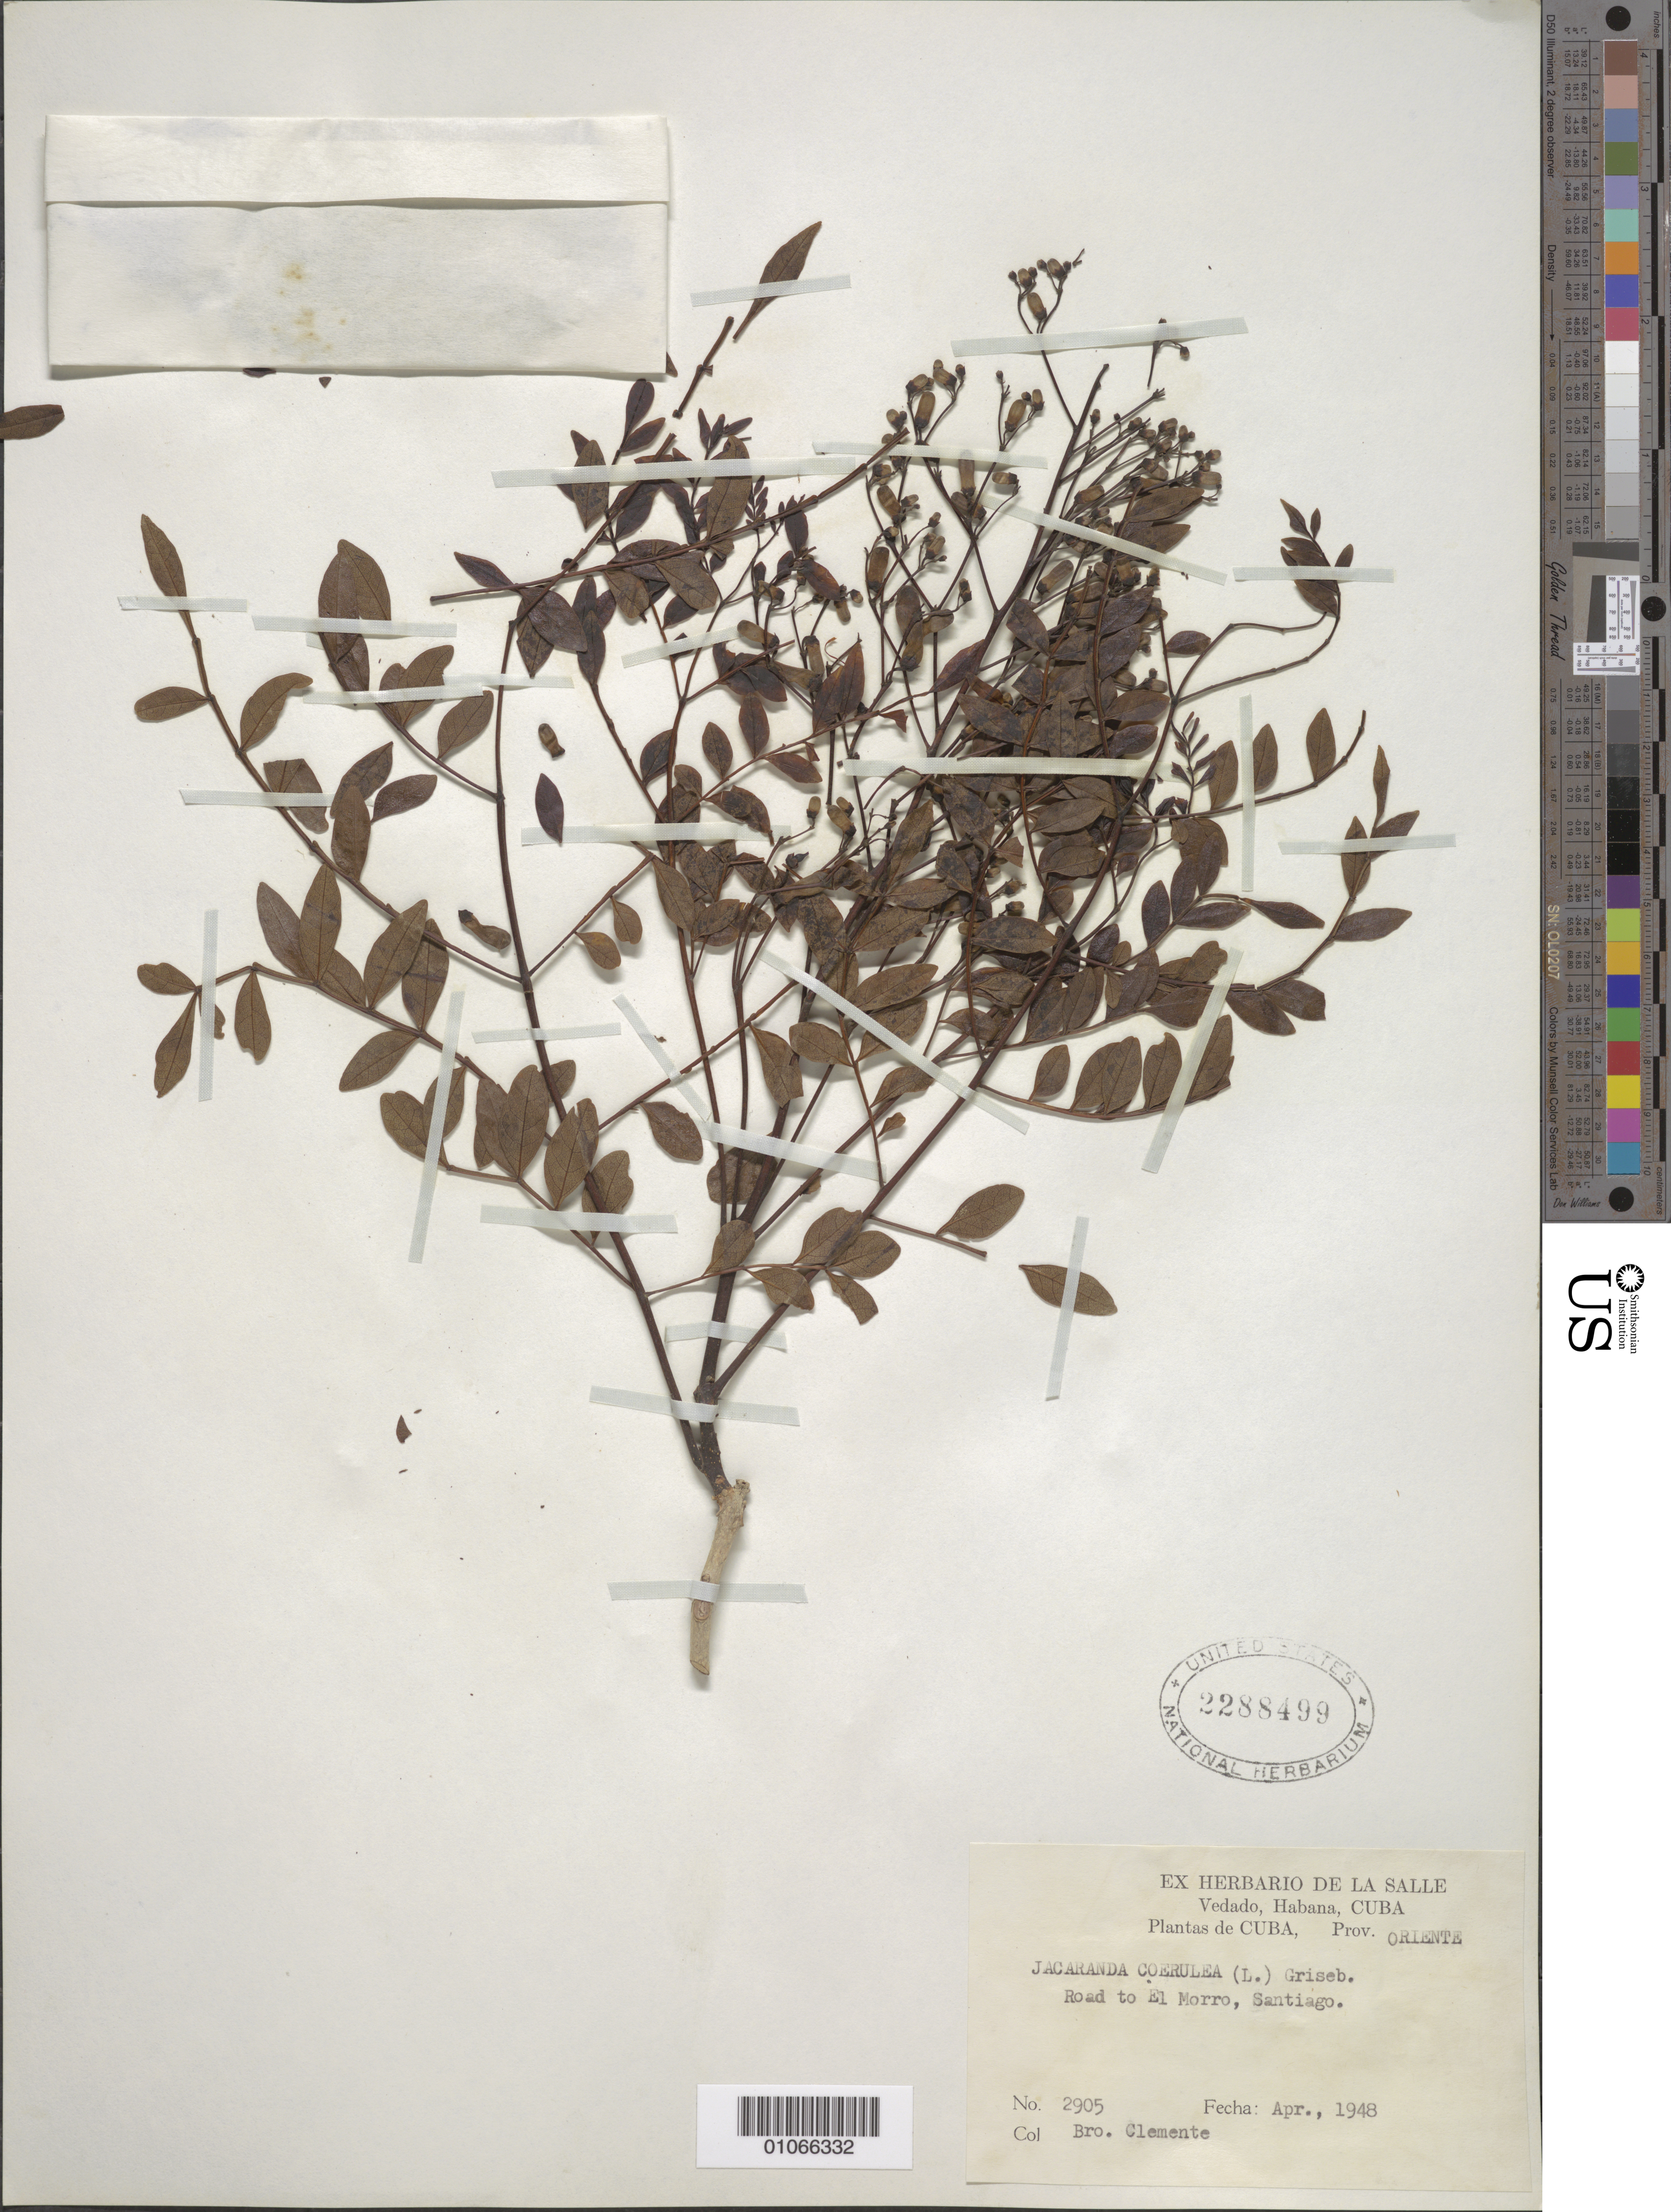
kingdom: Plantae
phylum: Tracheophyta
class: Magnoliopsida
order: Lamiales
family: Bignoniaceae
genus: Jacaranda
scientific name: Jacaranda caerulea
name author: (L.) J. St.-Hil.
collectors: Bro. Clemente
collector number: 2905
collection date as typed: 01 Apr 1948 to 30 Apr 1948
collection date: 1948-04-01/1948-04-30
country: Cuba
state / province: Santiago de Cuba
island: Cuba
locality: Road to El Morro, Santiago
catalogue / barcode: US 2288499